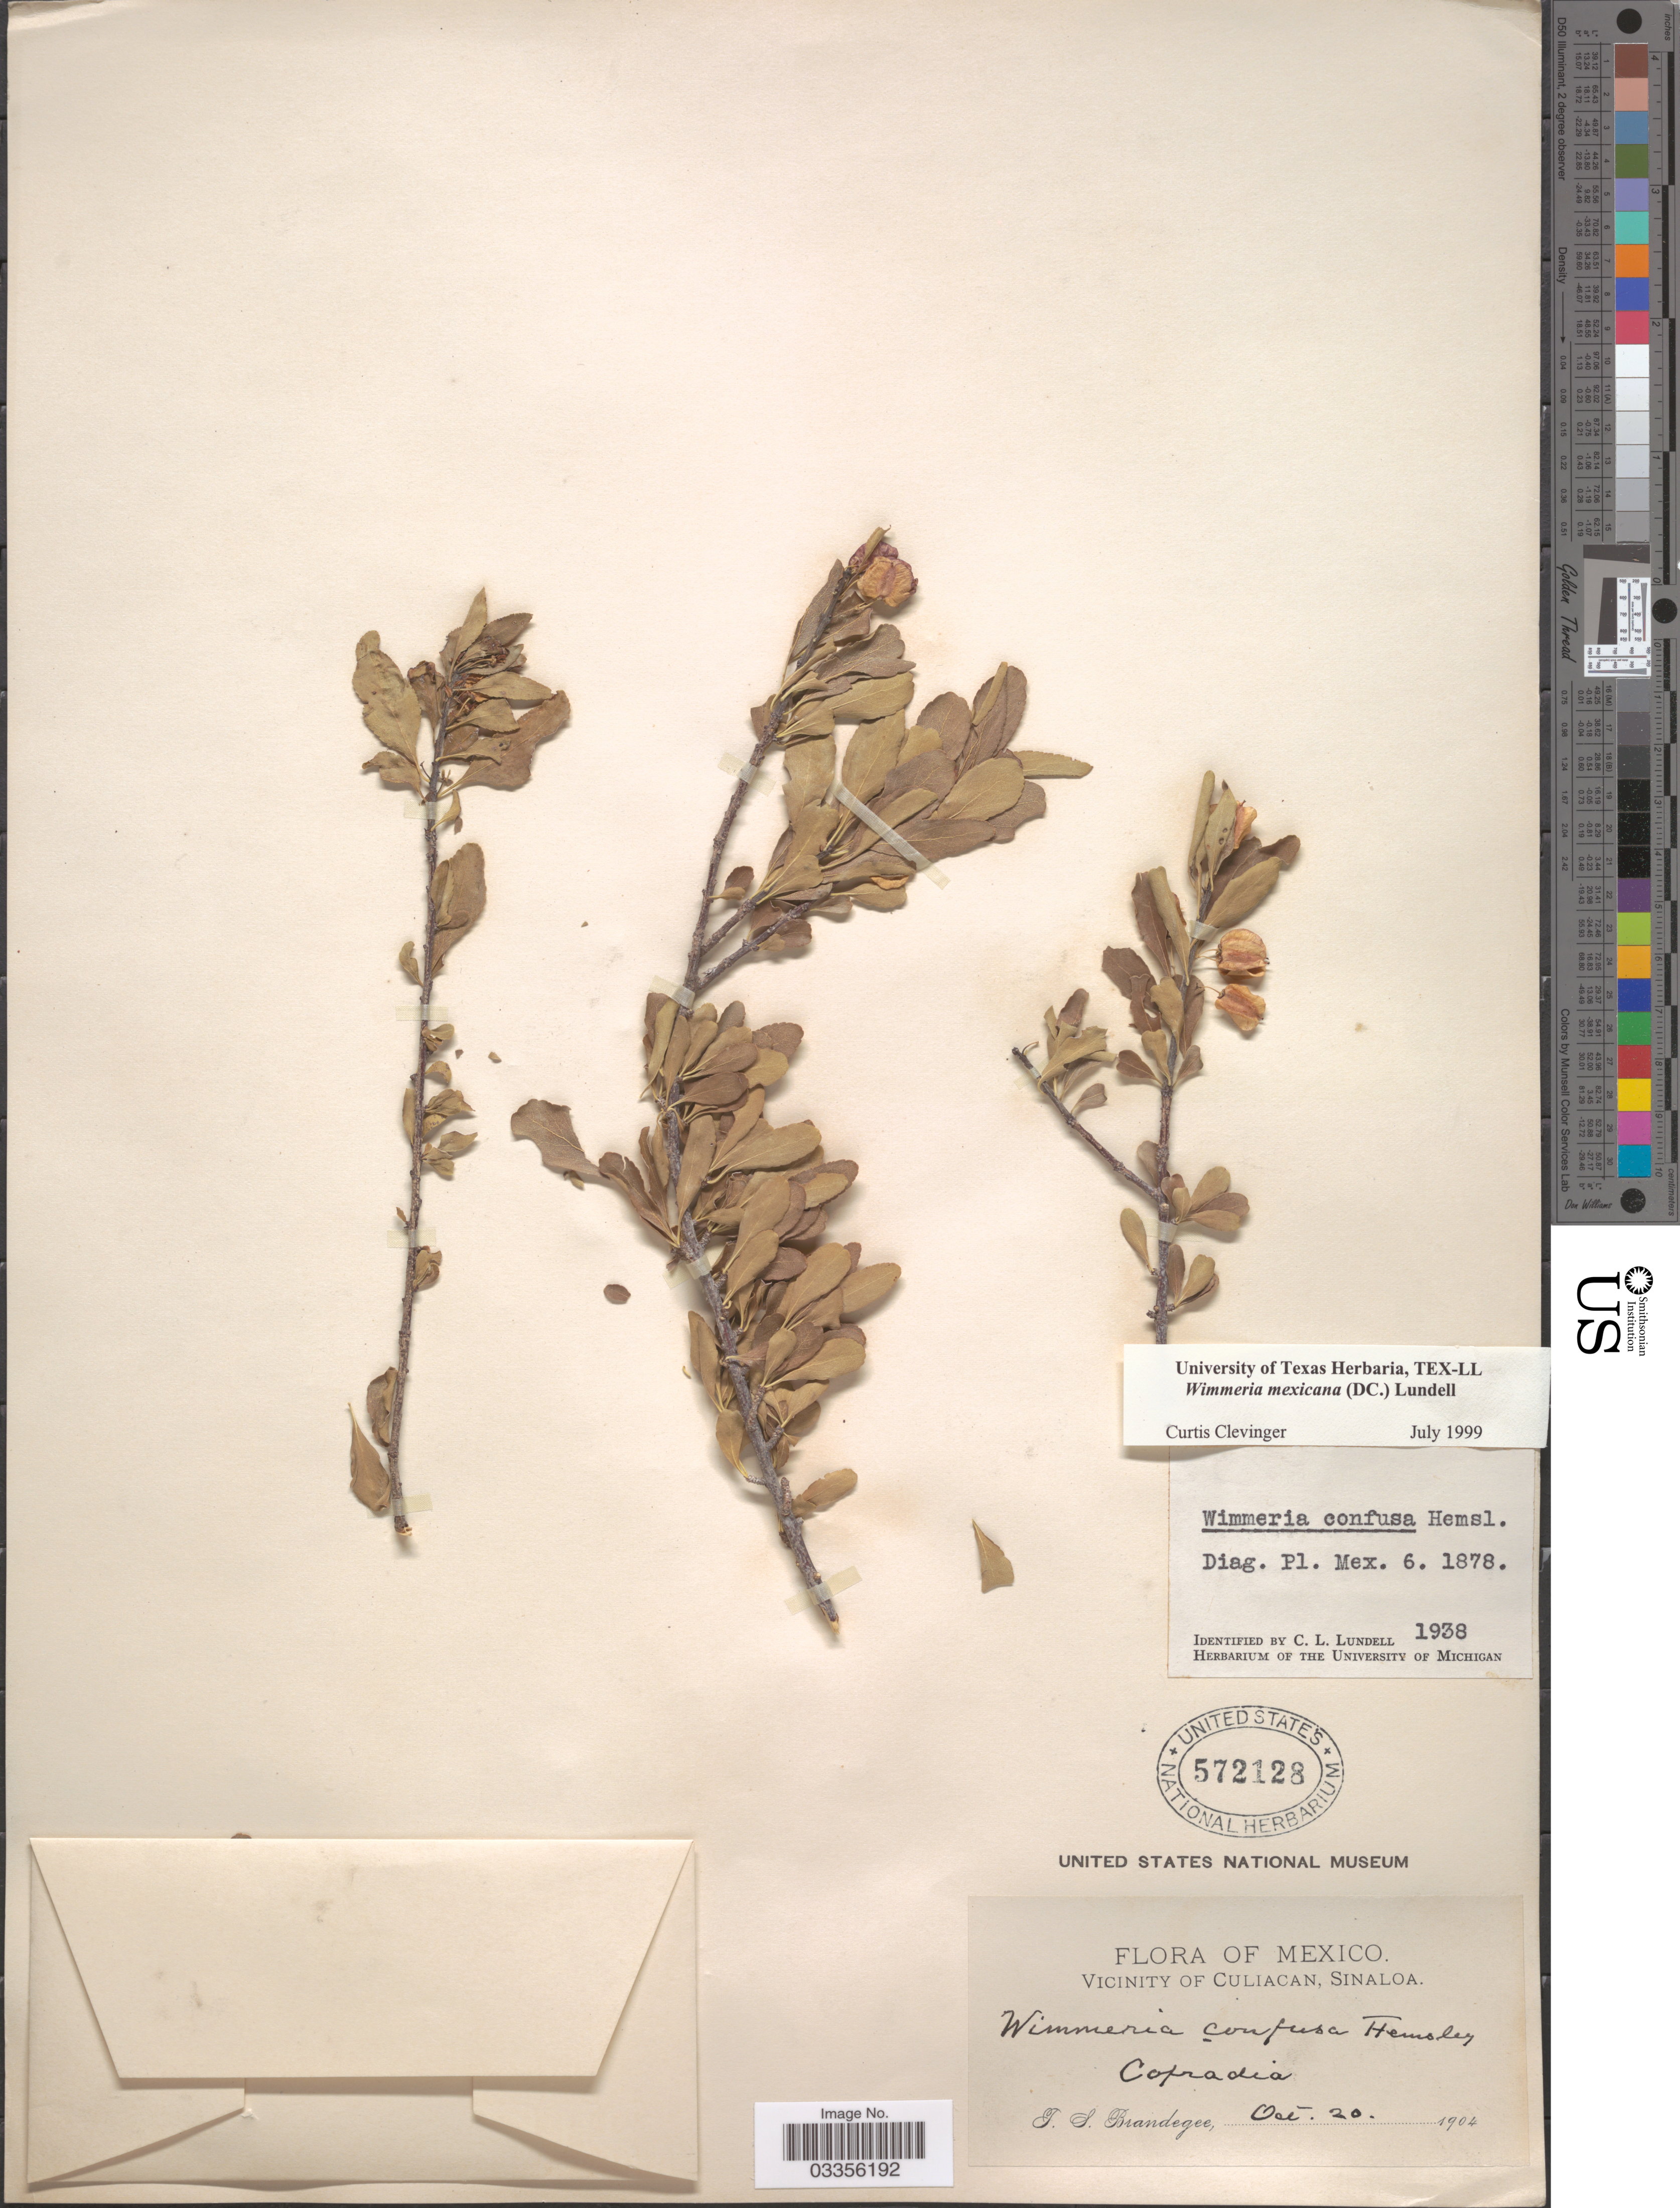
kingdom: Plantae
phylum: Tracheophyta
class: Magnoliopsida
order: Celastrales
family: Celastraceae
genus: Wimmeria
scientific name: Wimmeria mexicana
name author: (DC.) Lundell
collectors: T. S. Brandegee (herbarium)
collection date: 1904-10-20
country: Mexico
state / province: Sinaloa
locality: Vicinity of Culiacan. Cofradia.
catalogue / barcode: US 572128